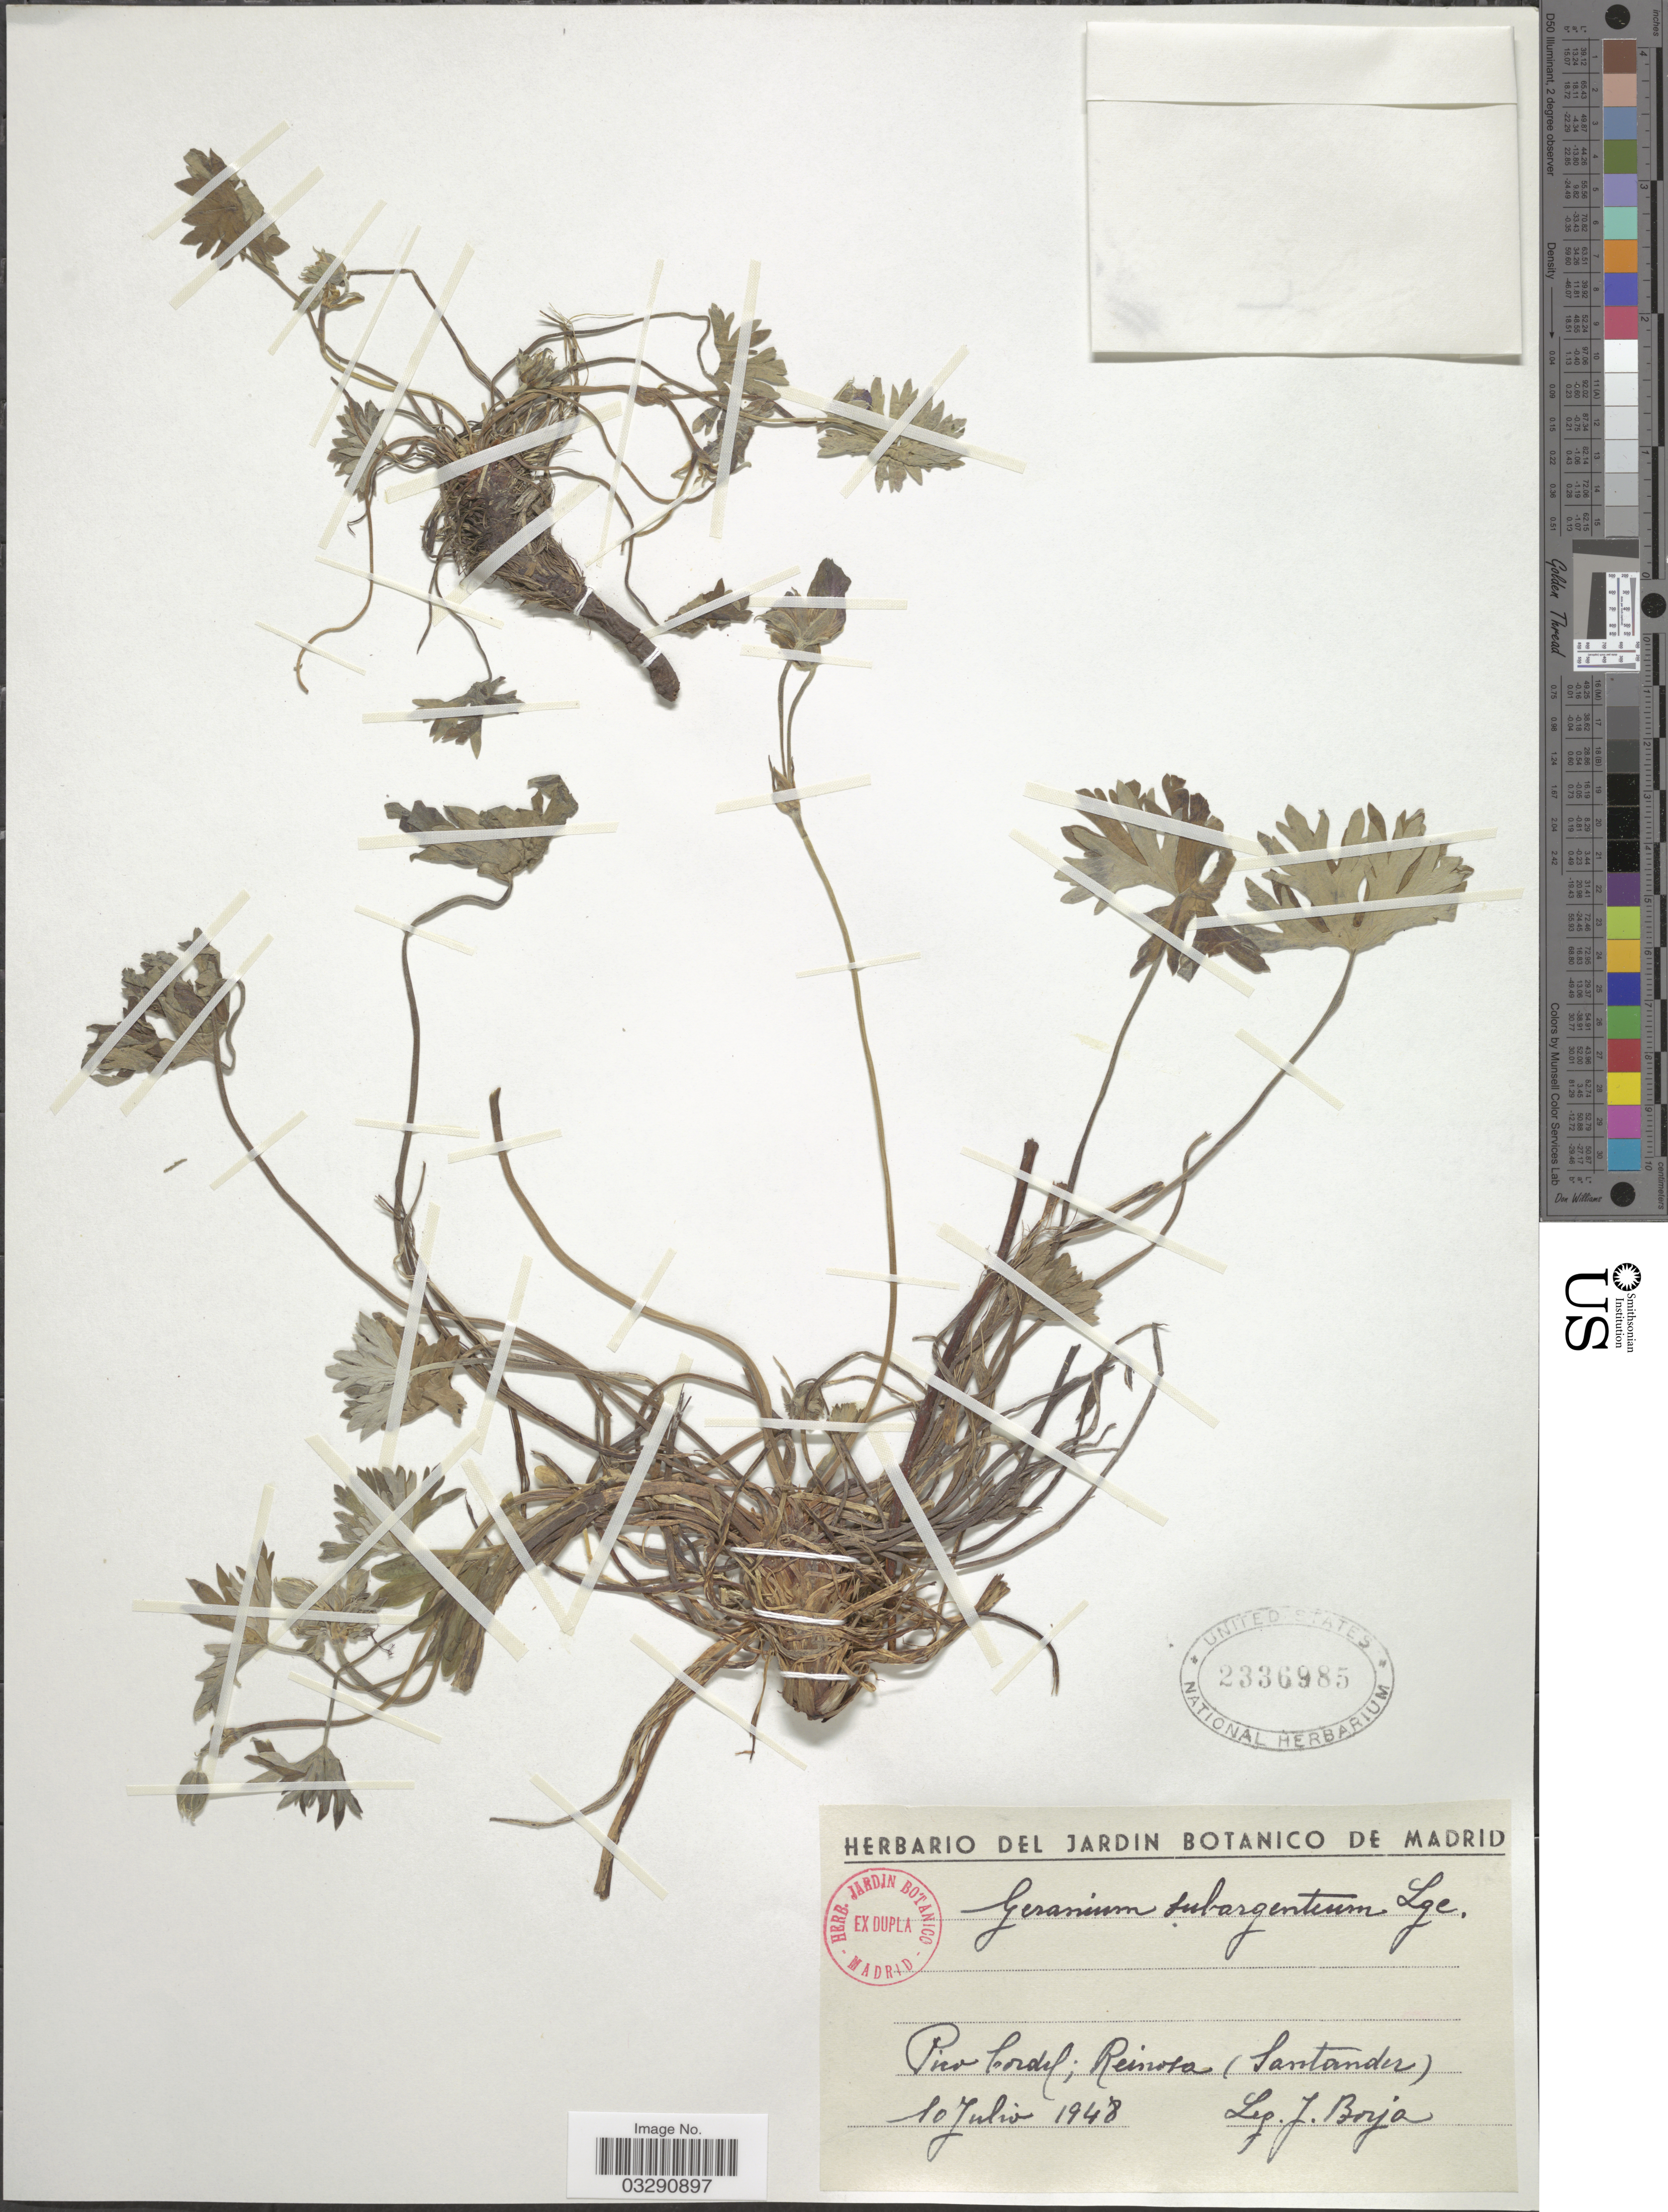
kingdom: Plantae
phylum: Tracheophyta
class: Magnoliopsida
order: Geraniales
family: Geraniaceae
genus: Geranium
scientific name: Geranium subargenteum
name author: Lange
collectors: J. Borja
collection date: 1948-07-10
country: Spain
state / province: Madrid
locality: Pico Cordel ; Reinosa (Santander).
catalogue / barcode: US 2336985